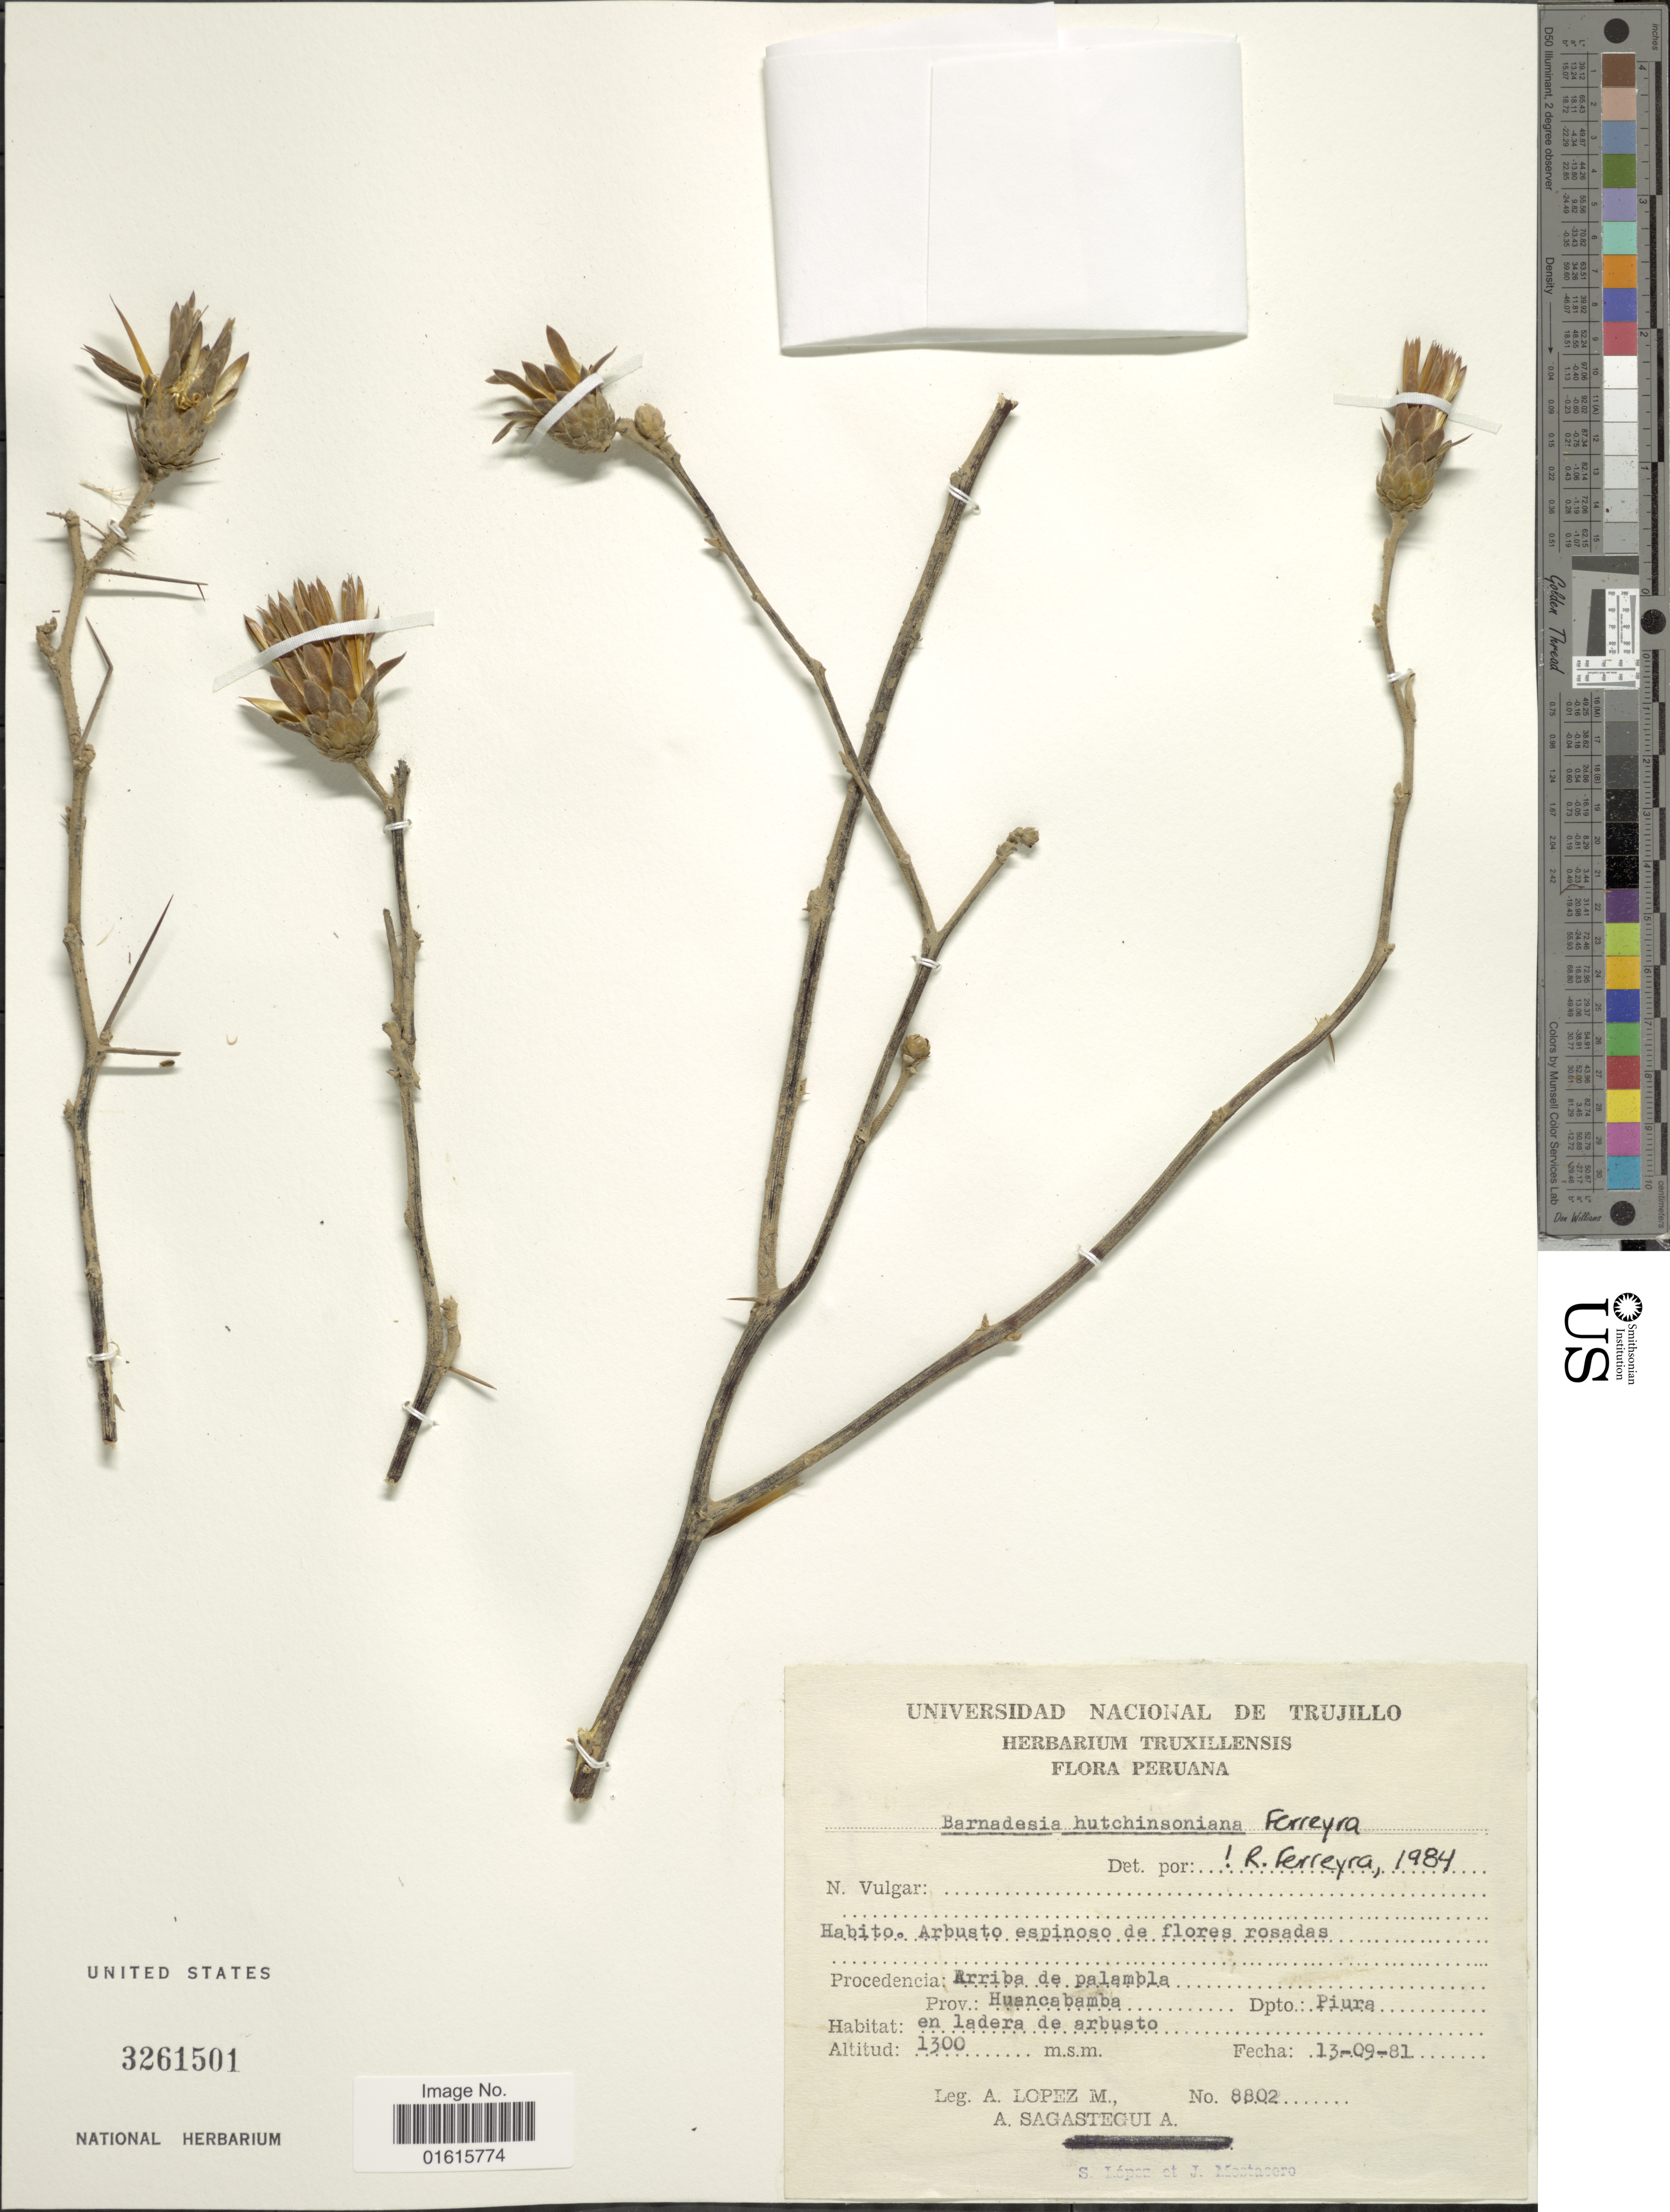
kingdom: Plantae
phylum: Tracheophyta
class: Magnoliopsida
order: Asterales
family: Asteraceae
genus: Barnadesia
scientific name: Barnadesia lehmannii var. lehmannii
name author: Hieron.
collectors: A. López M. & A. Sagástegui A.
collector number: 8802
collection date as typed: Transcribed d/m/y: 13/9/81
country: Peru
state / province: Piura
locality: Procedencia: Arriba de palambla, Prov. Huancabamba, en ladera de arbusto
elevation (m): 1300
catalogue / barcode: US 3261501